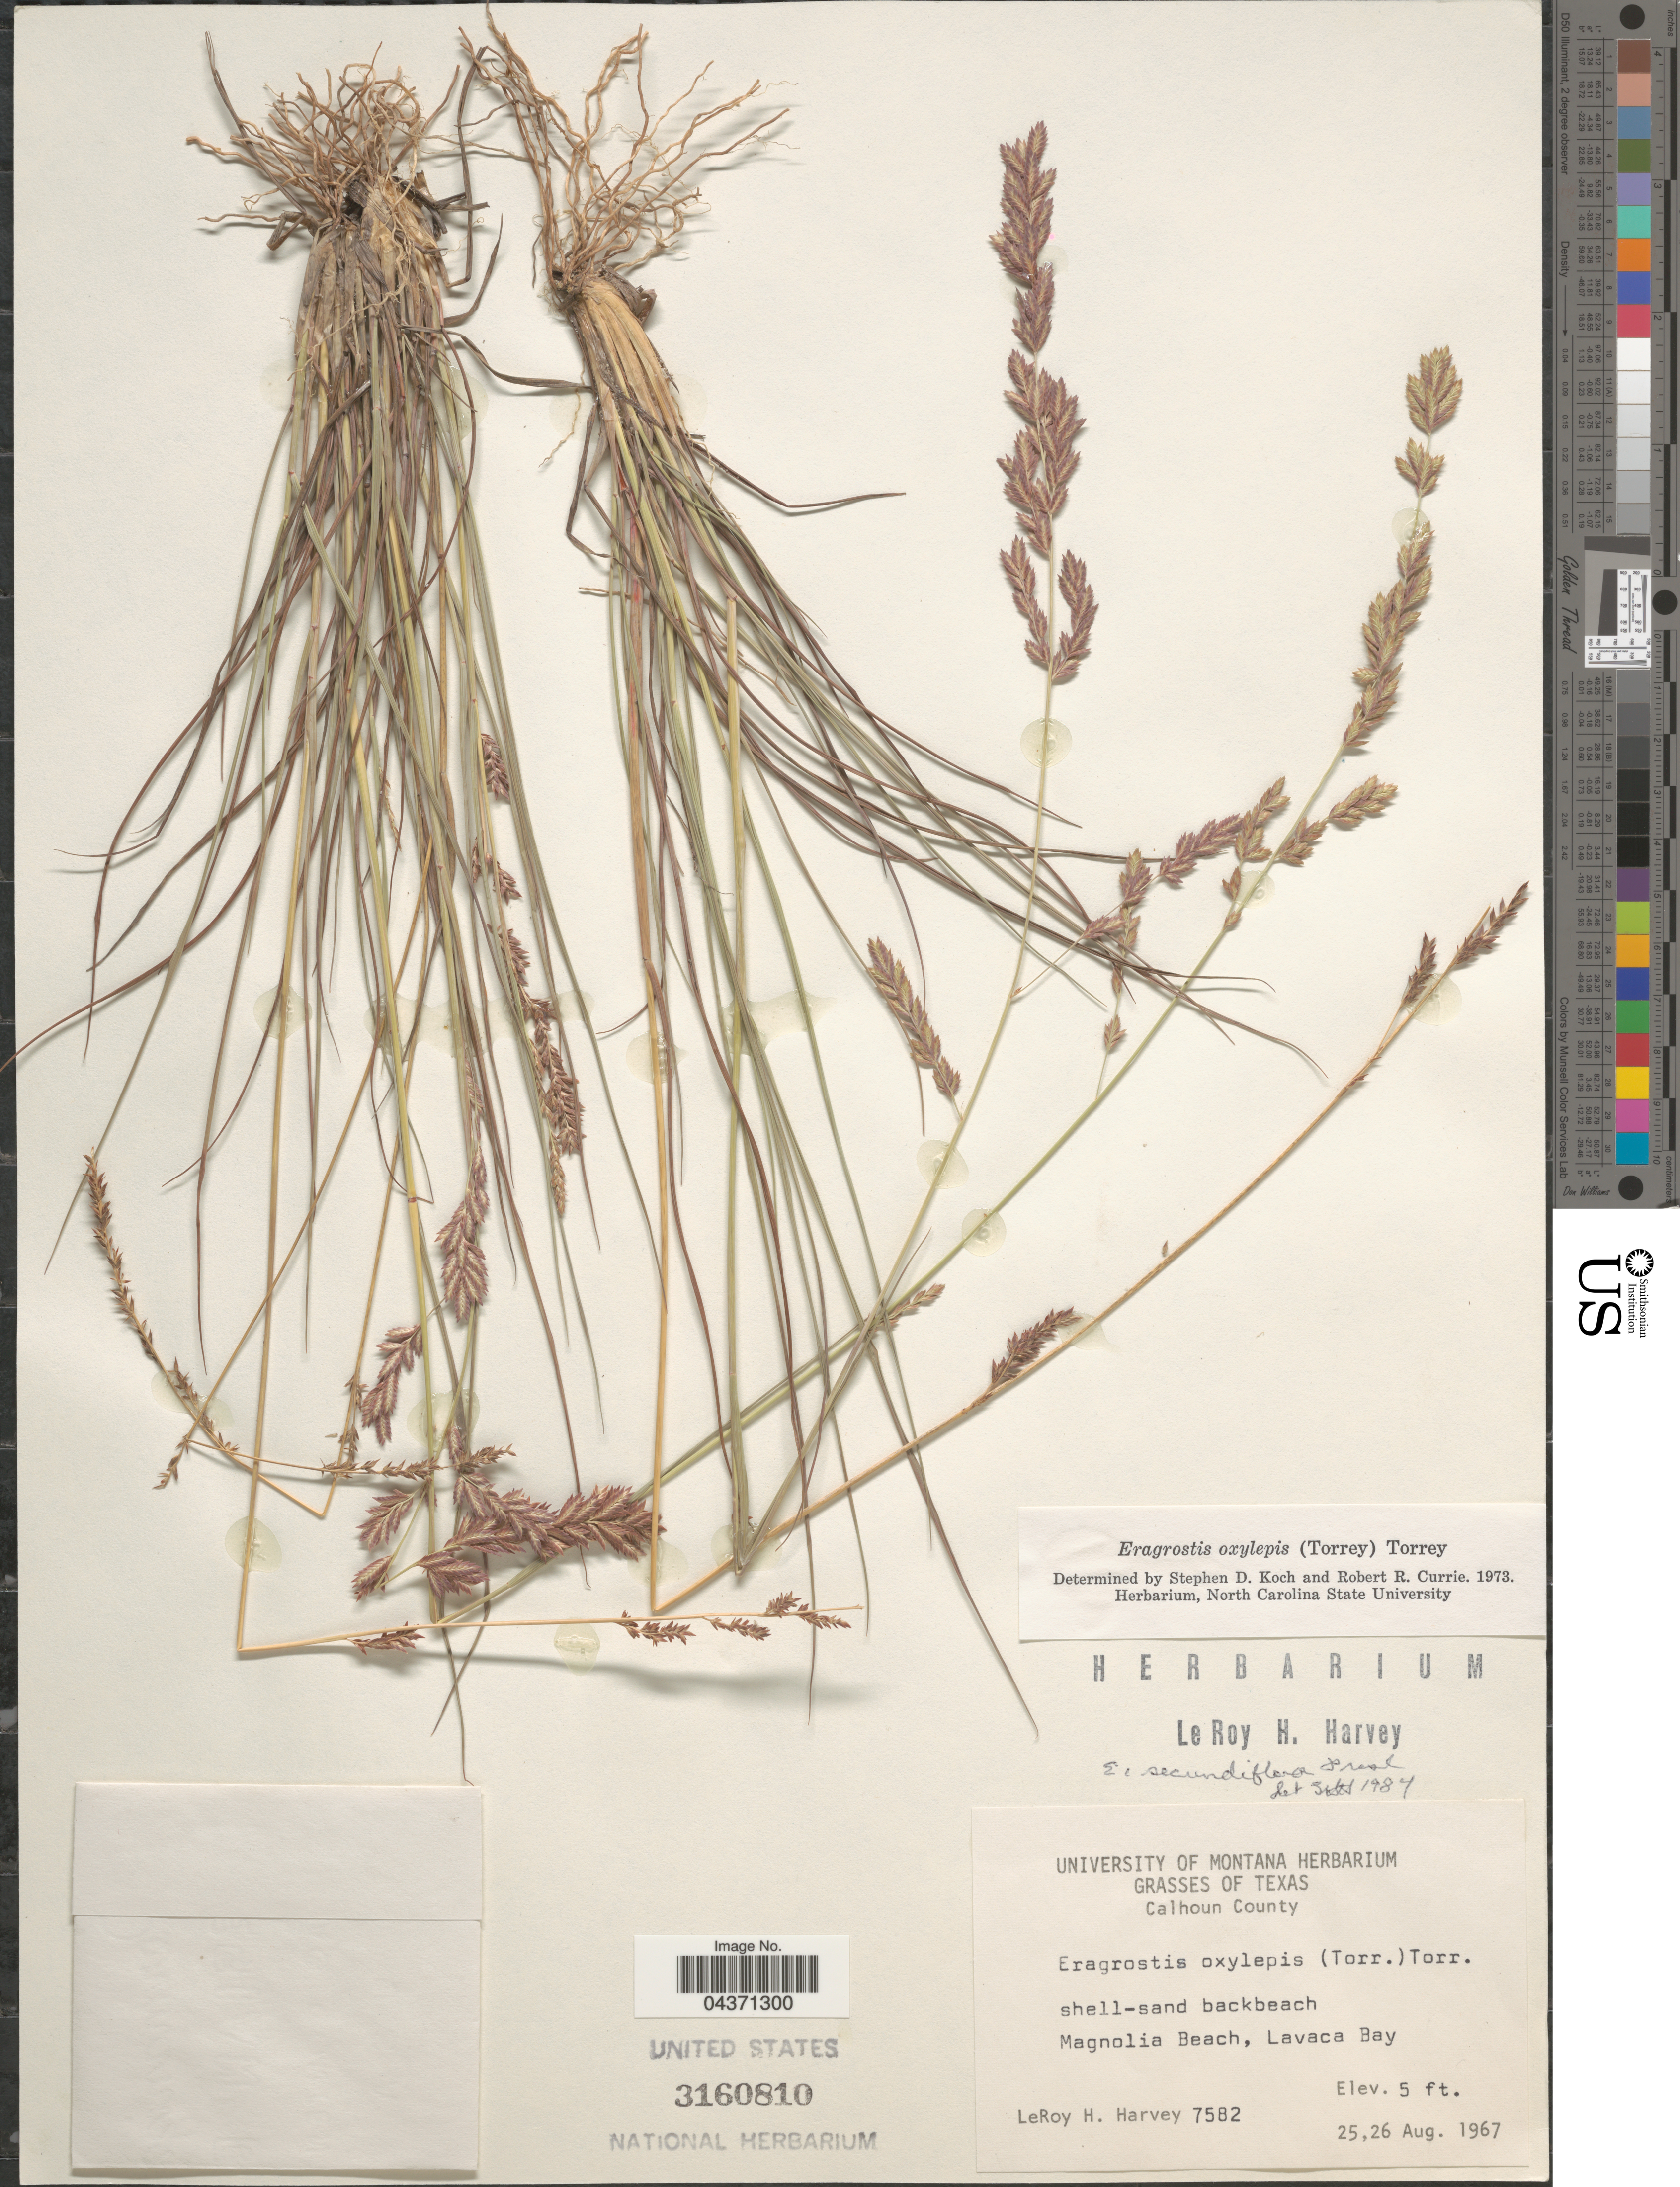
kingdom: Plantae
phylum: Tracheophyta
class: Liliopsida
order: Poales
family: Poaceae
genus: Eragrostis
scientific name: Eragrostis secundiflora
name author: J. Presl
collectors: L. H. Harvey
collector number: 7582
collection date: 1967-08-25/1967-08-26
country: United States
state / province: Texas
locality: Calhoun County. Magnolia Beach, Lavaca Bay.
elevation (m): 2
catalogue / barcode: US 3160810